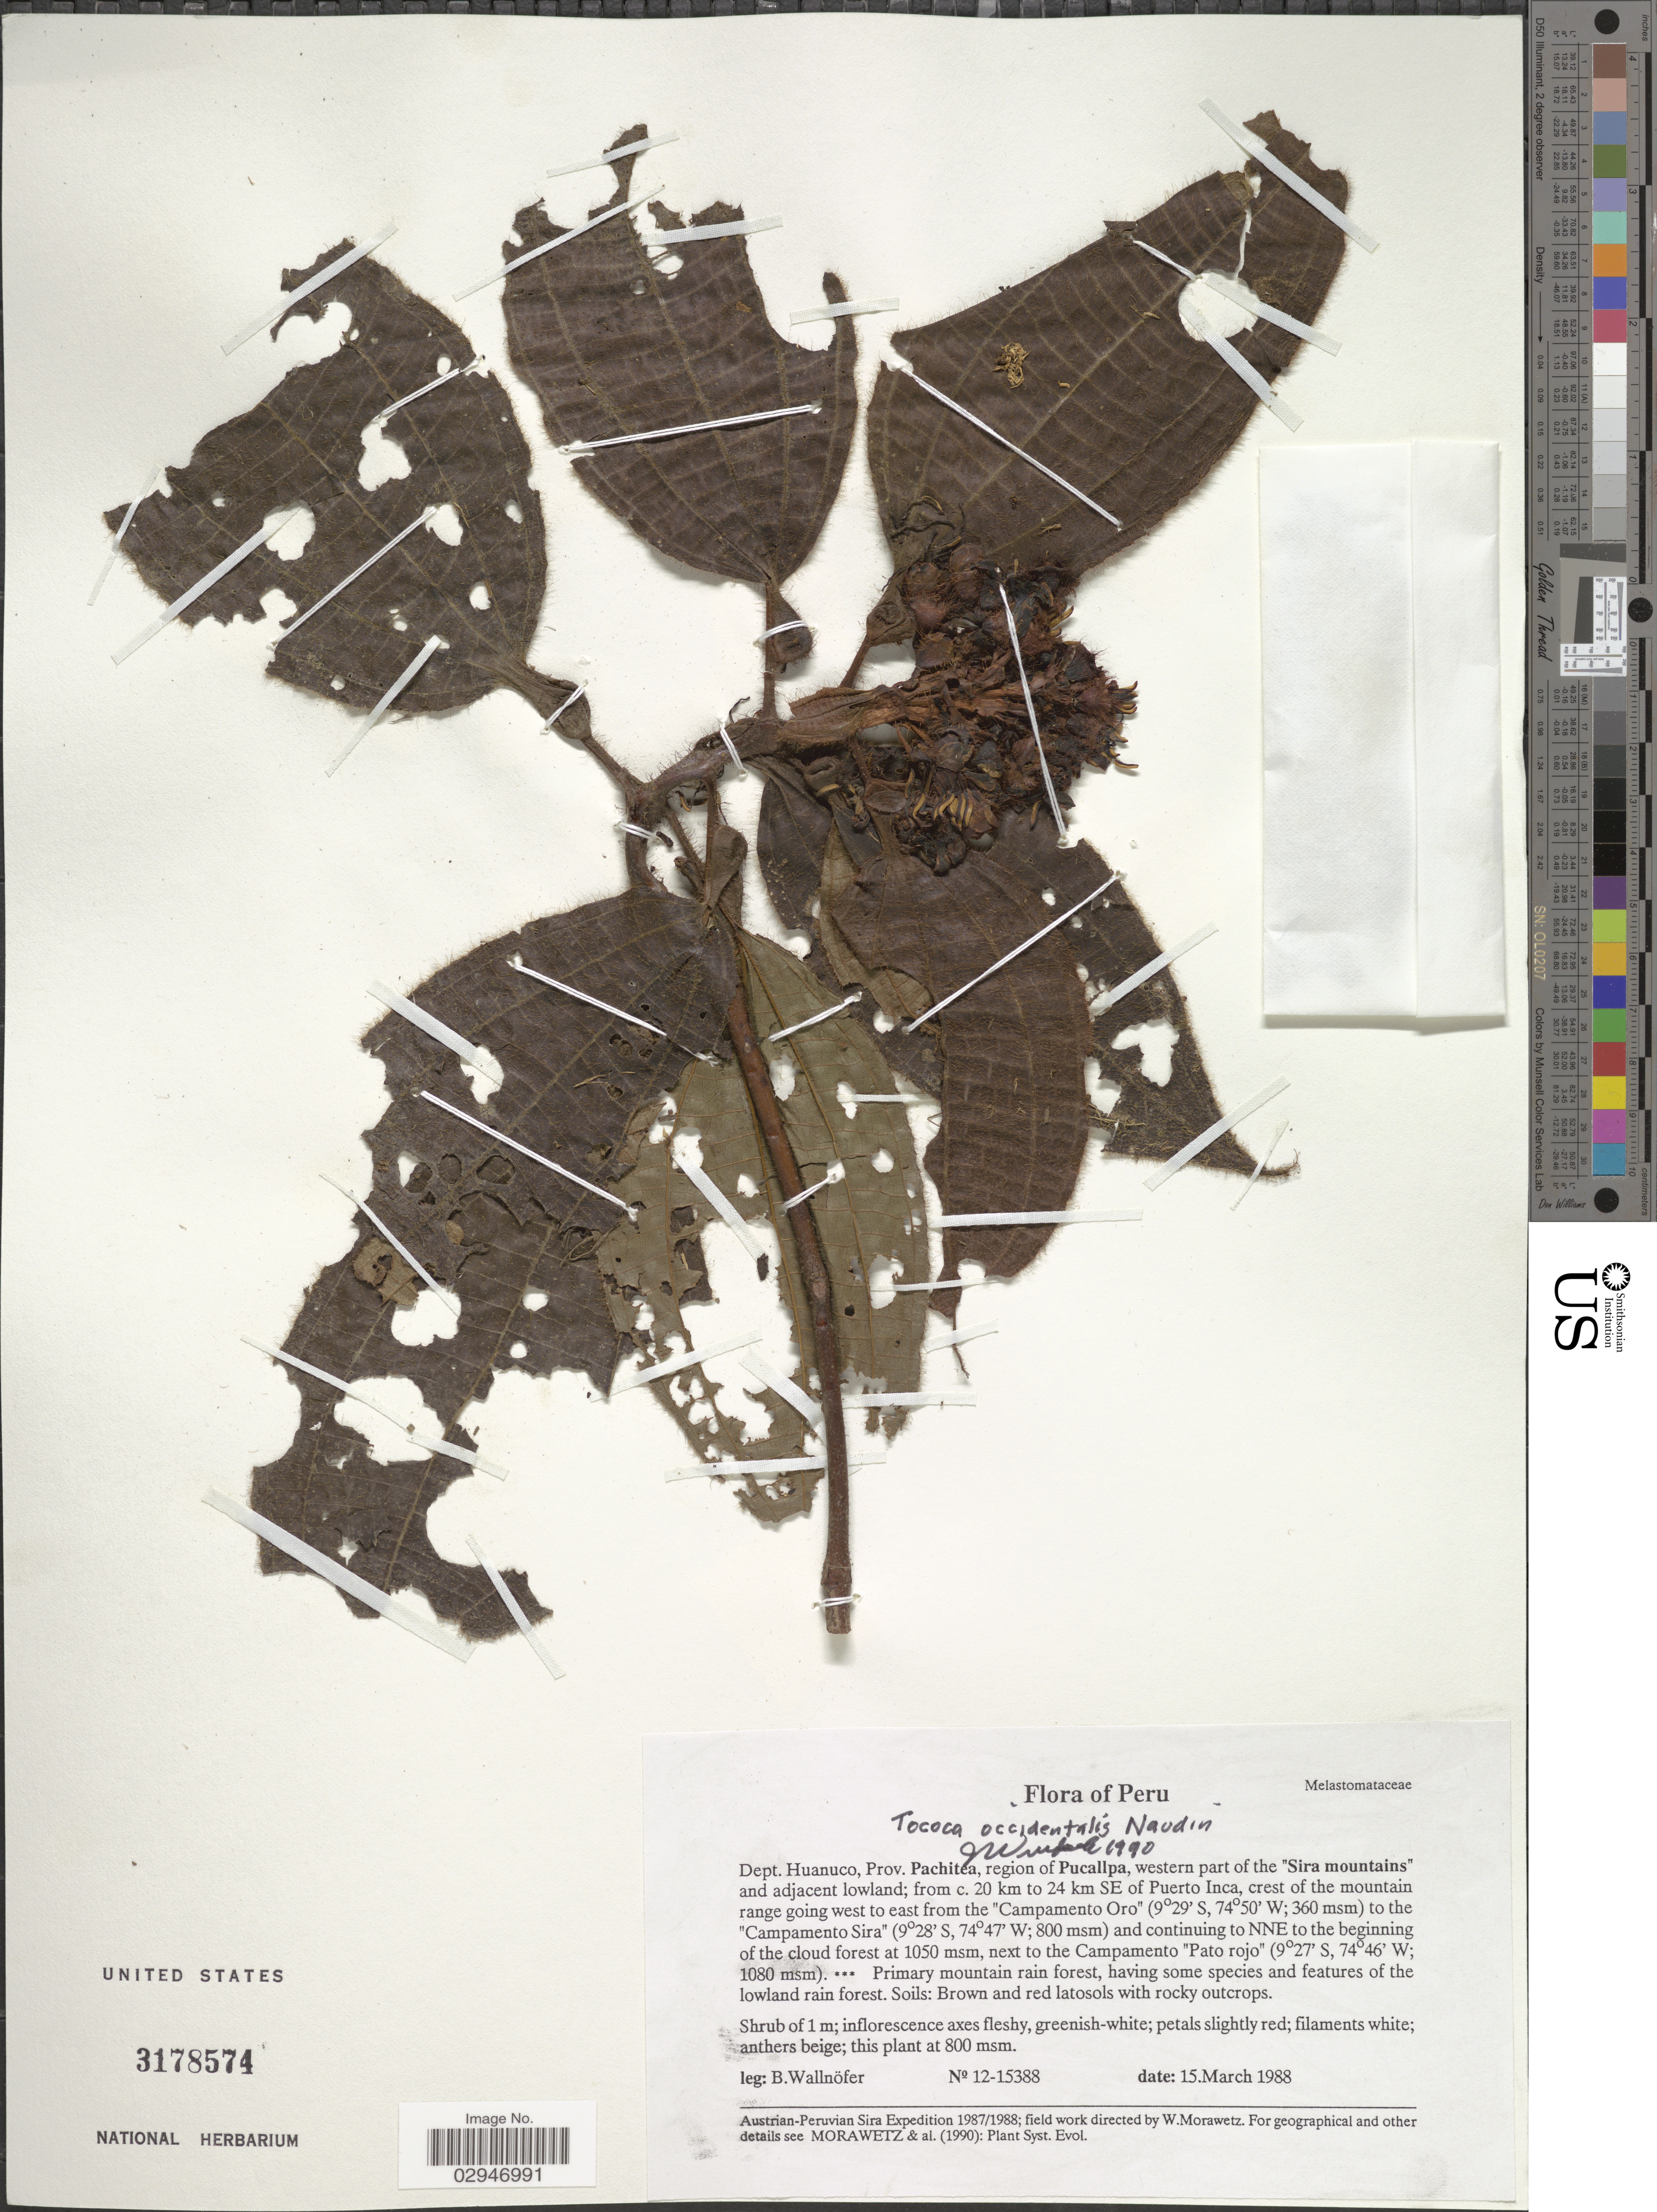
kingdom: Plantae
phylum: Tracheophyta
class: Magnoliopsida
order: Myrtales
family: Melastomataceae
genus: Tococa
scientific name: Tococa occidentalis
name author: Naudin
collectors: B. Wallnöfer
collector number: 12-15388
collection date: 1988-03-15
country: Peru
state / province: Huánuco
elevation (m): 360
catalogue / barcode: US 3178574